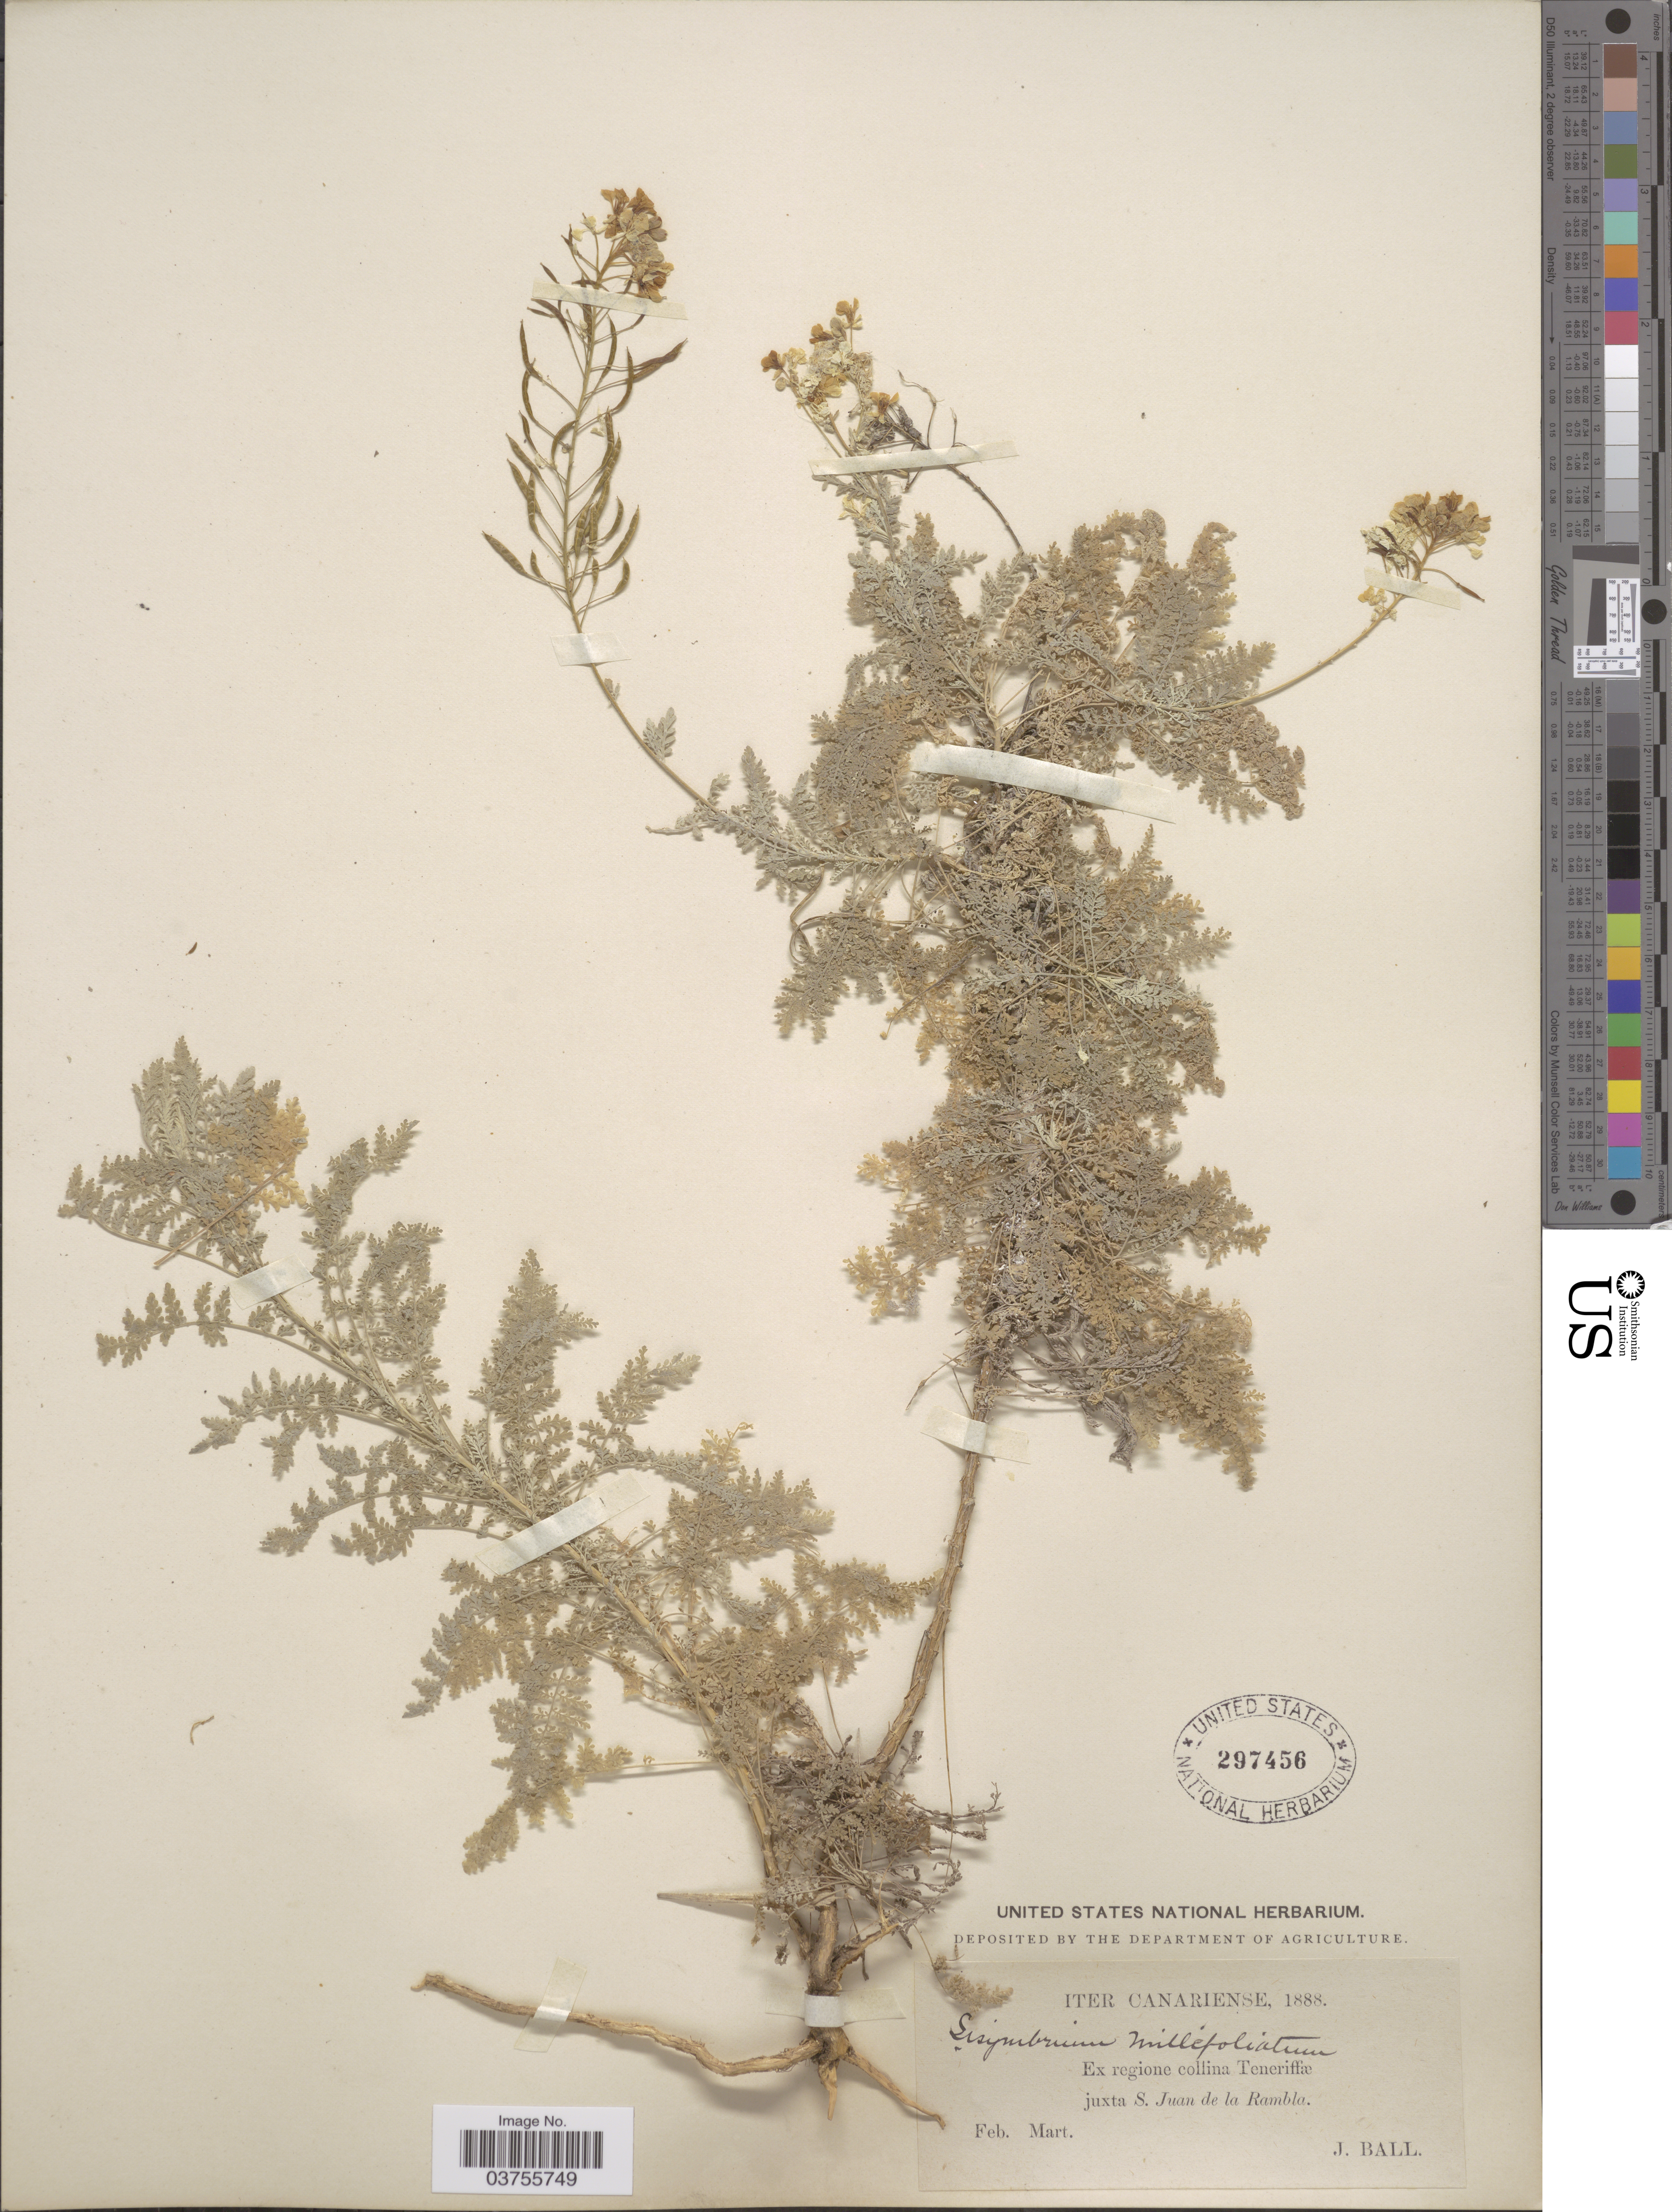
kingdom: Plantae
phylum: Tracheophyta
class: Magnoliopsida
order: Brassicales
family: Brassicaceae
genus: Sophia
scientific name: Sophia millefolia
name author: Rydb.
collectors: J. Ball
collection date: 1888-02/1888-03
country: Spain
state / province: Canarias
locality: Iter Canariense. Ex regione collina Teneriffæ juxta S. Juan de la Rambla.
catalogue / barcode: US 297456